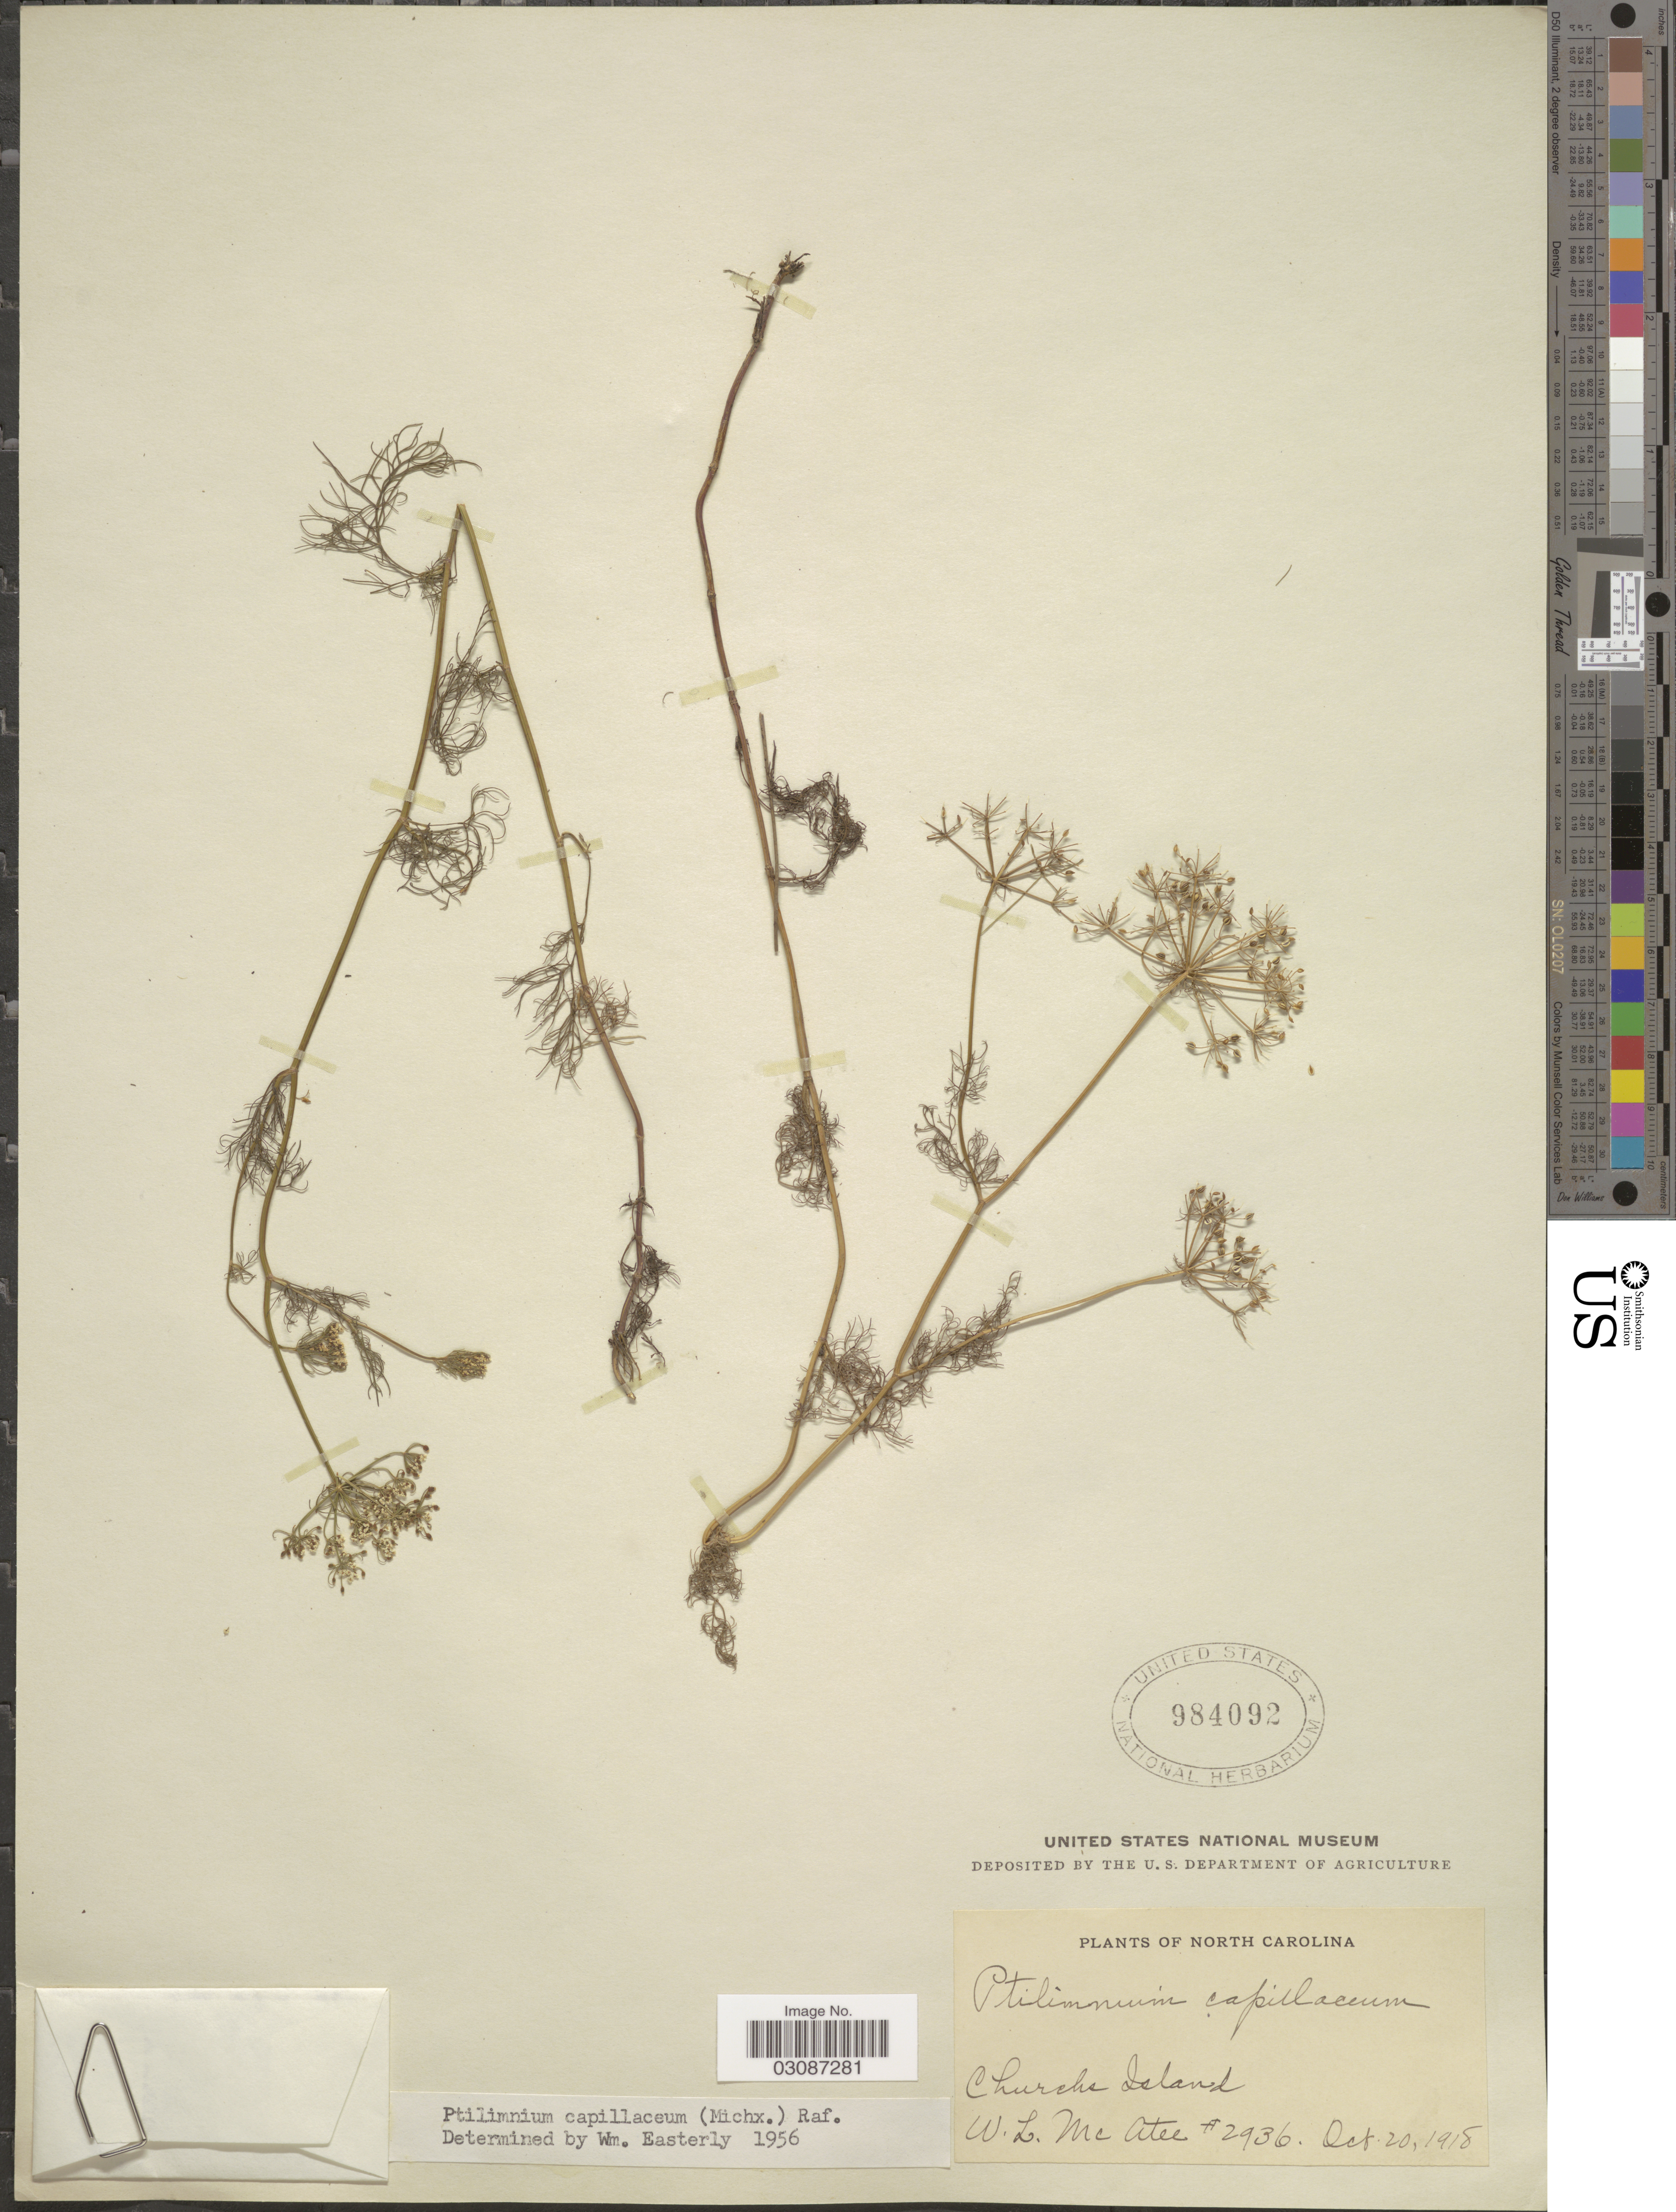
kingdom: Plantae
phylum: Tracheophyta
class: Magnoliopsida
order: Apiales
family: Apiaceae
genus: Ptilimnium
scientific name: Ptilimnium capillaceum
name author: (Michx.) Raf.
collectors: W. McAtee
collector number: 2936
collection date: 1918-10-20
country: United States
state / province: North Carolina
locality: Churchs Island.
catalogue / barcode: US 984092